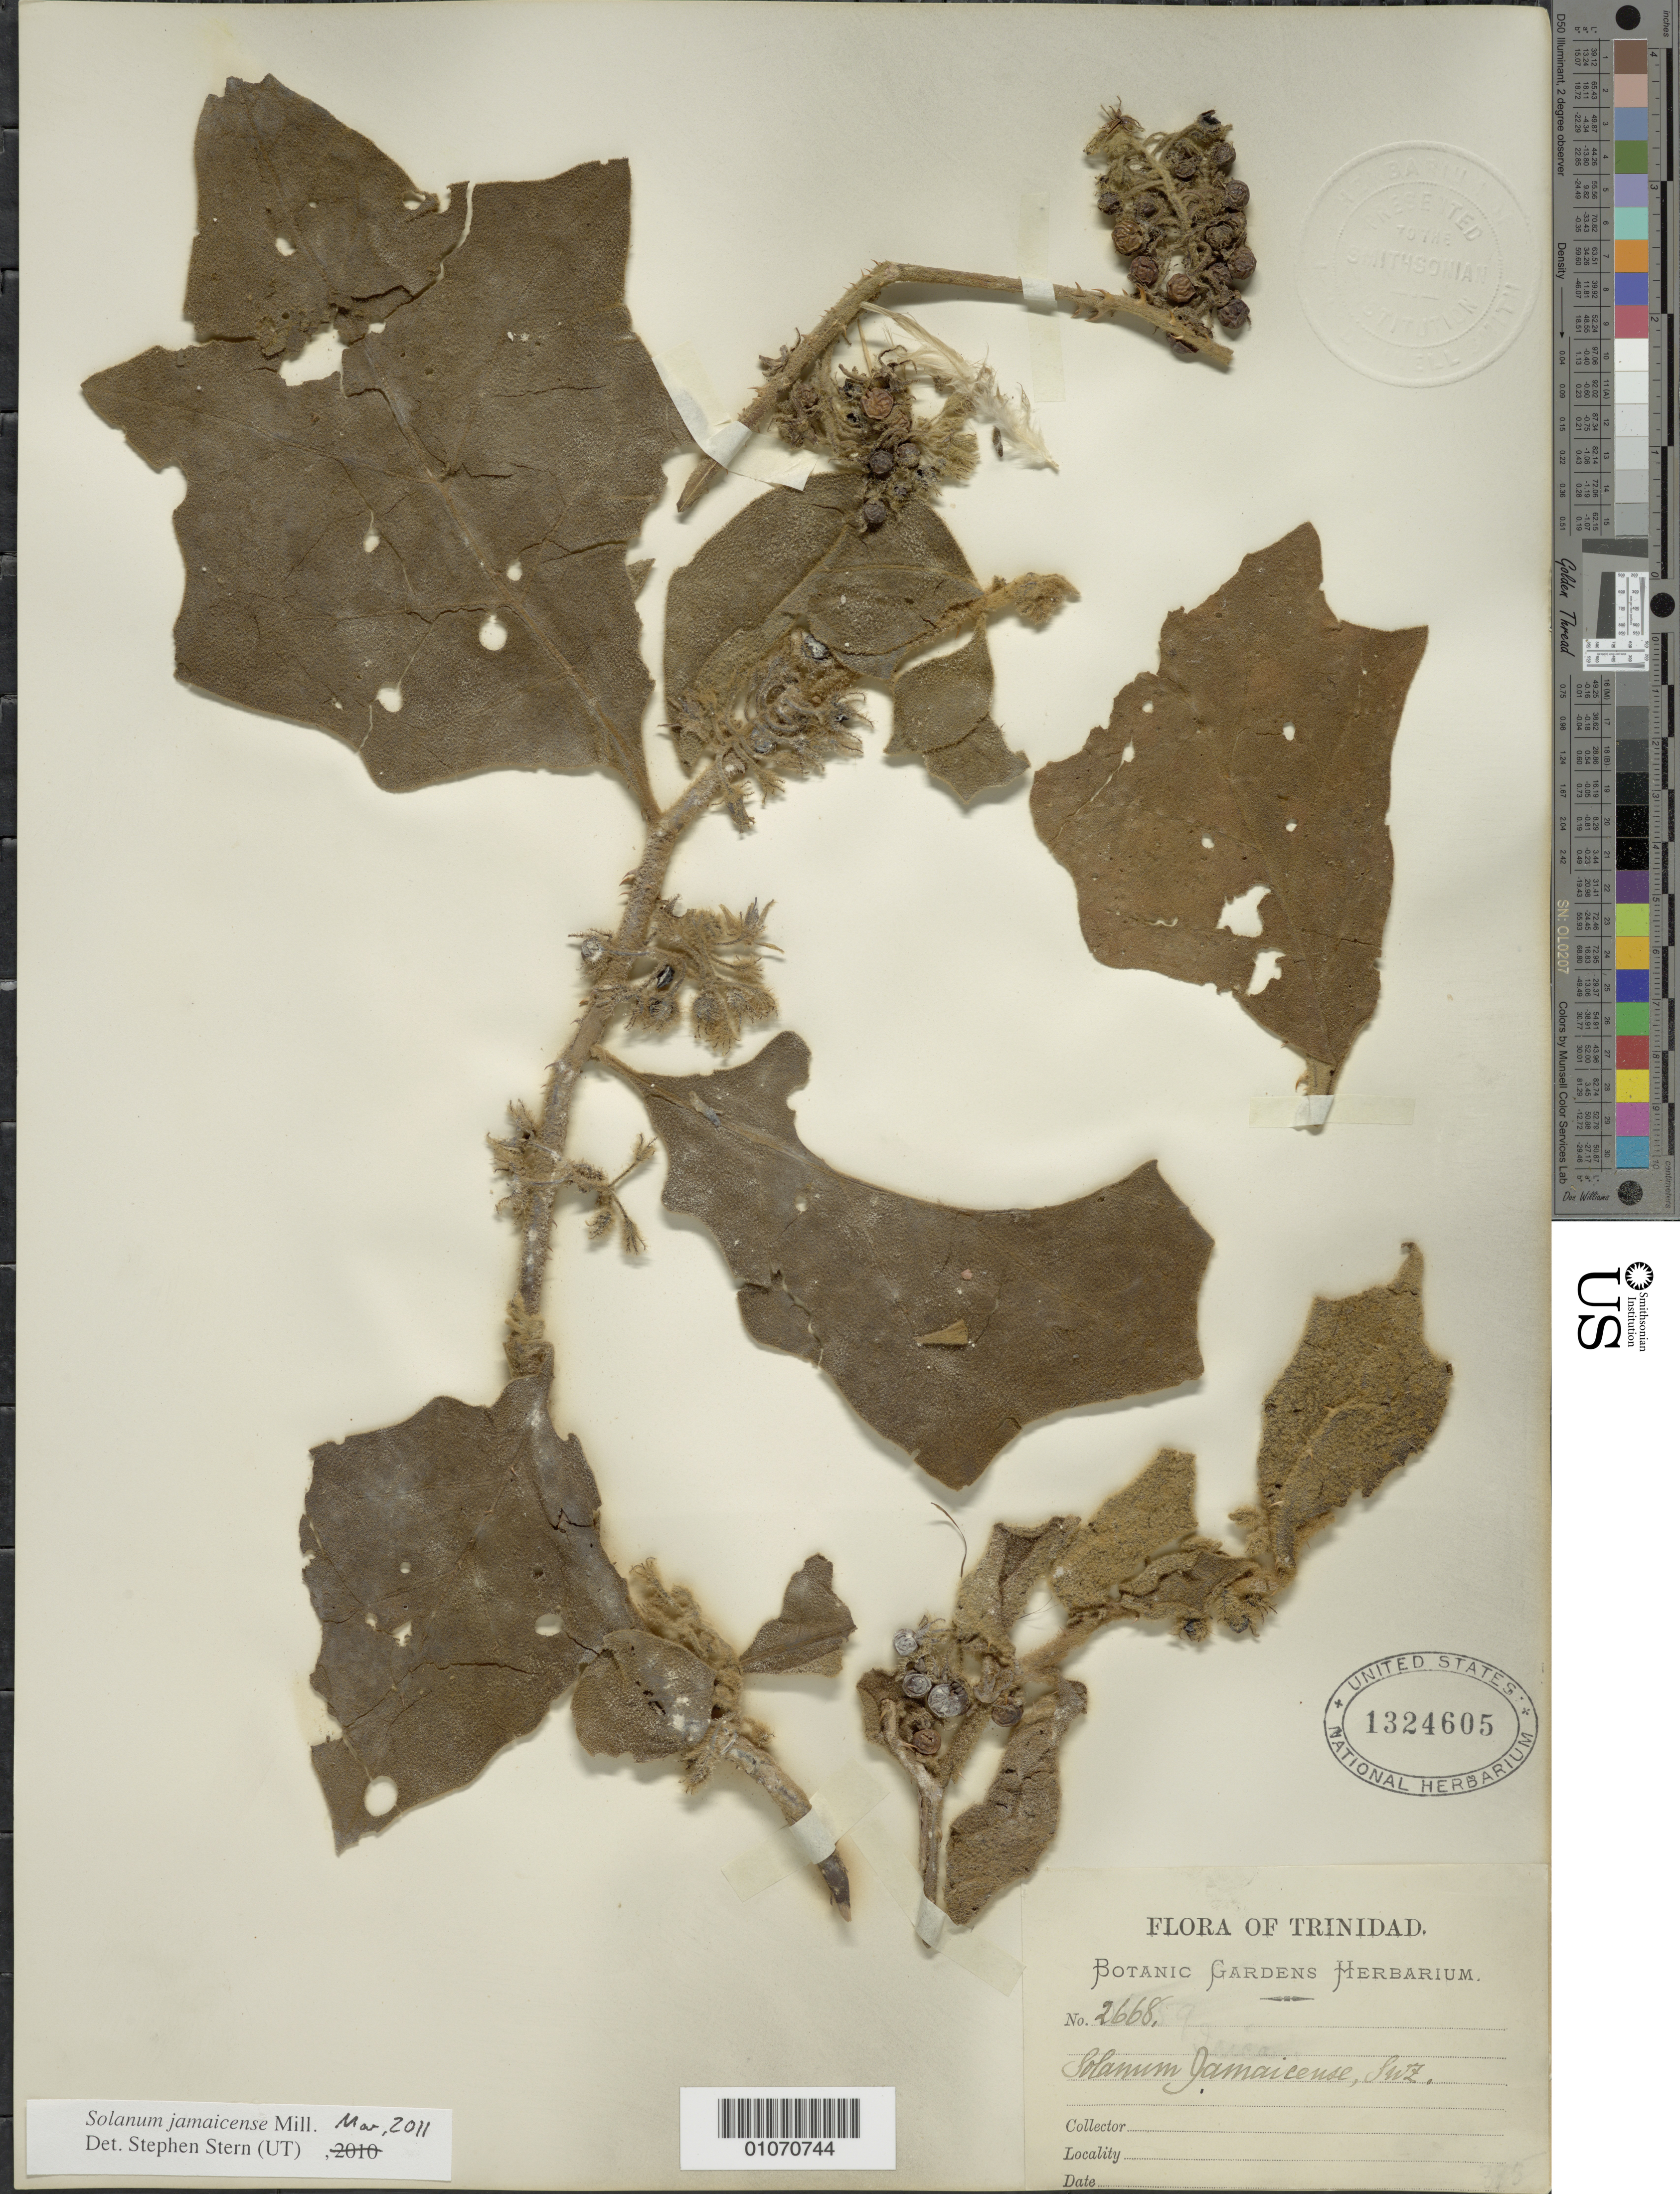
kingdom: Plantae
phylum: Tracheophyta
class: Magnoliopsida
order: Solanales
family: Solanaceae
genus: Solanum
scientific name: Solanum jamaicense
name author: Mill.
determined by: Stern, S. R., (UT)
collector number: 2668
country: Trinidad and Tobago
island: Trinidad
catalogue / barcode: US 1324605